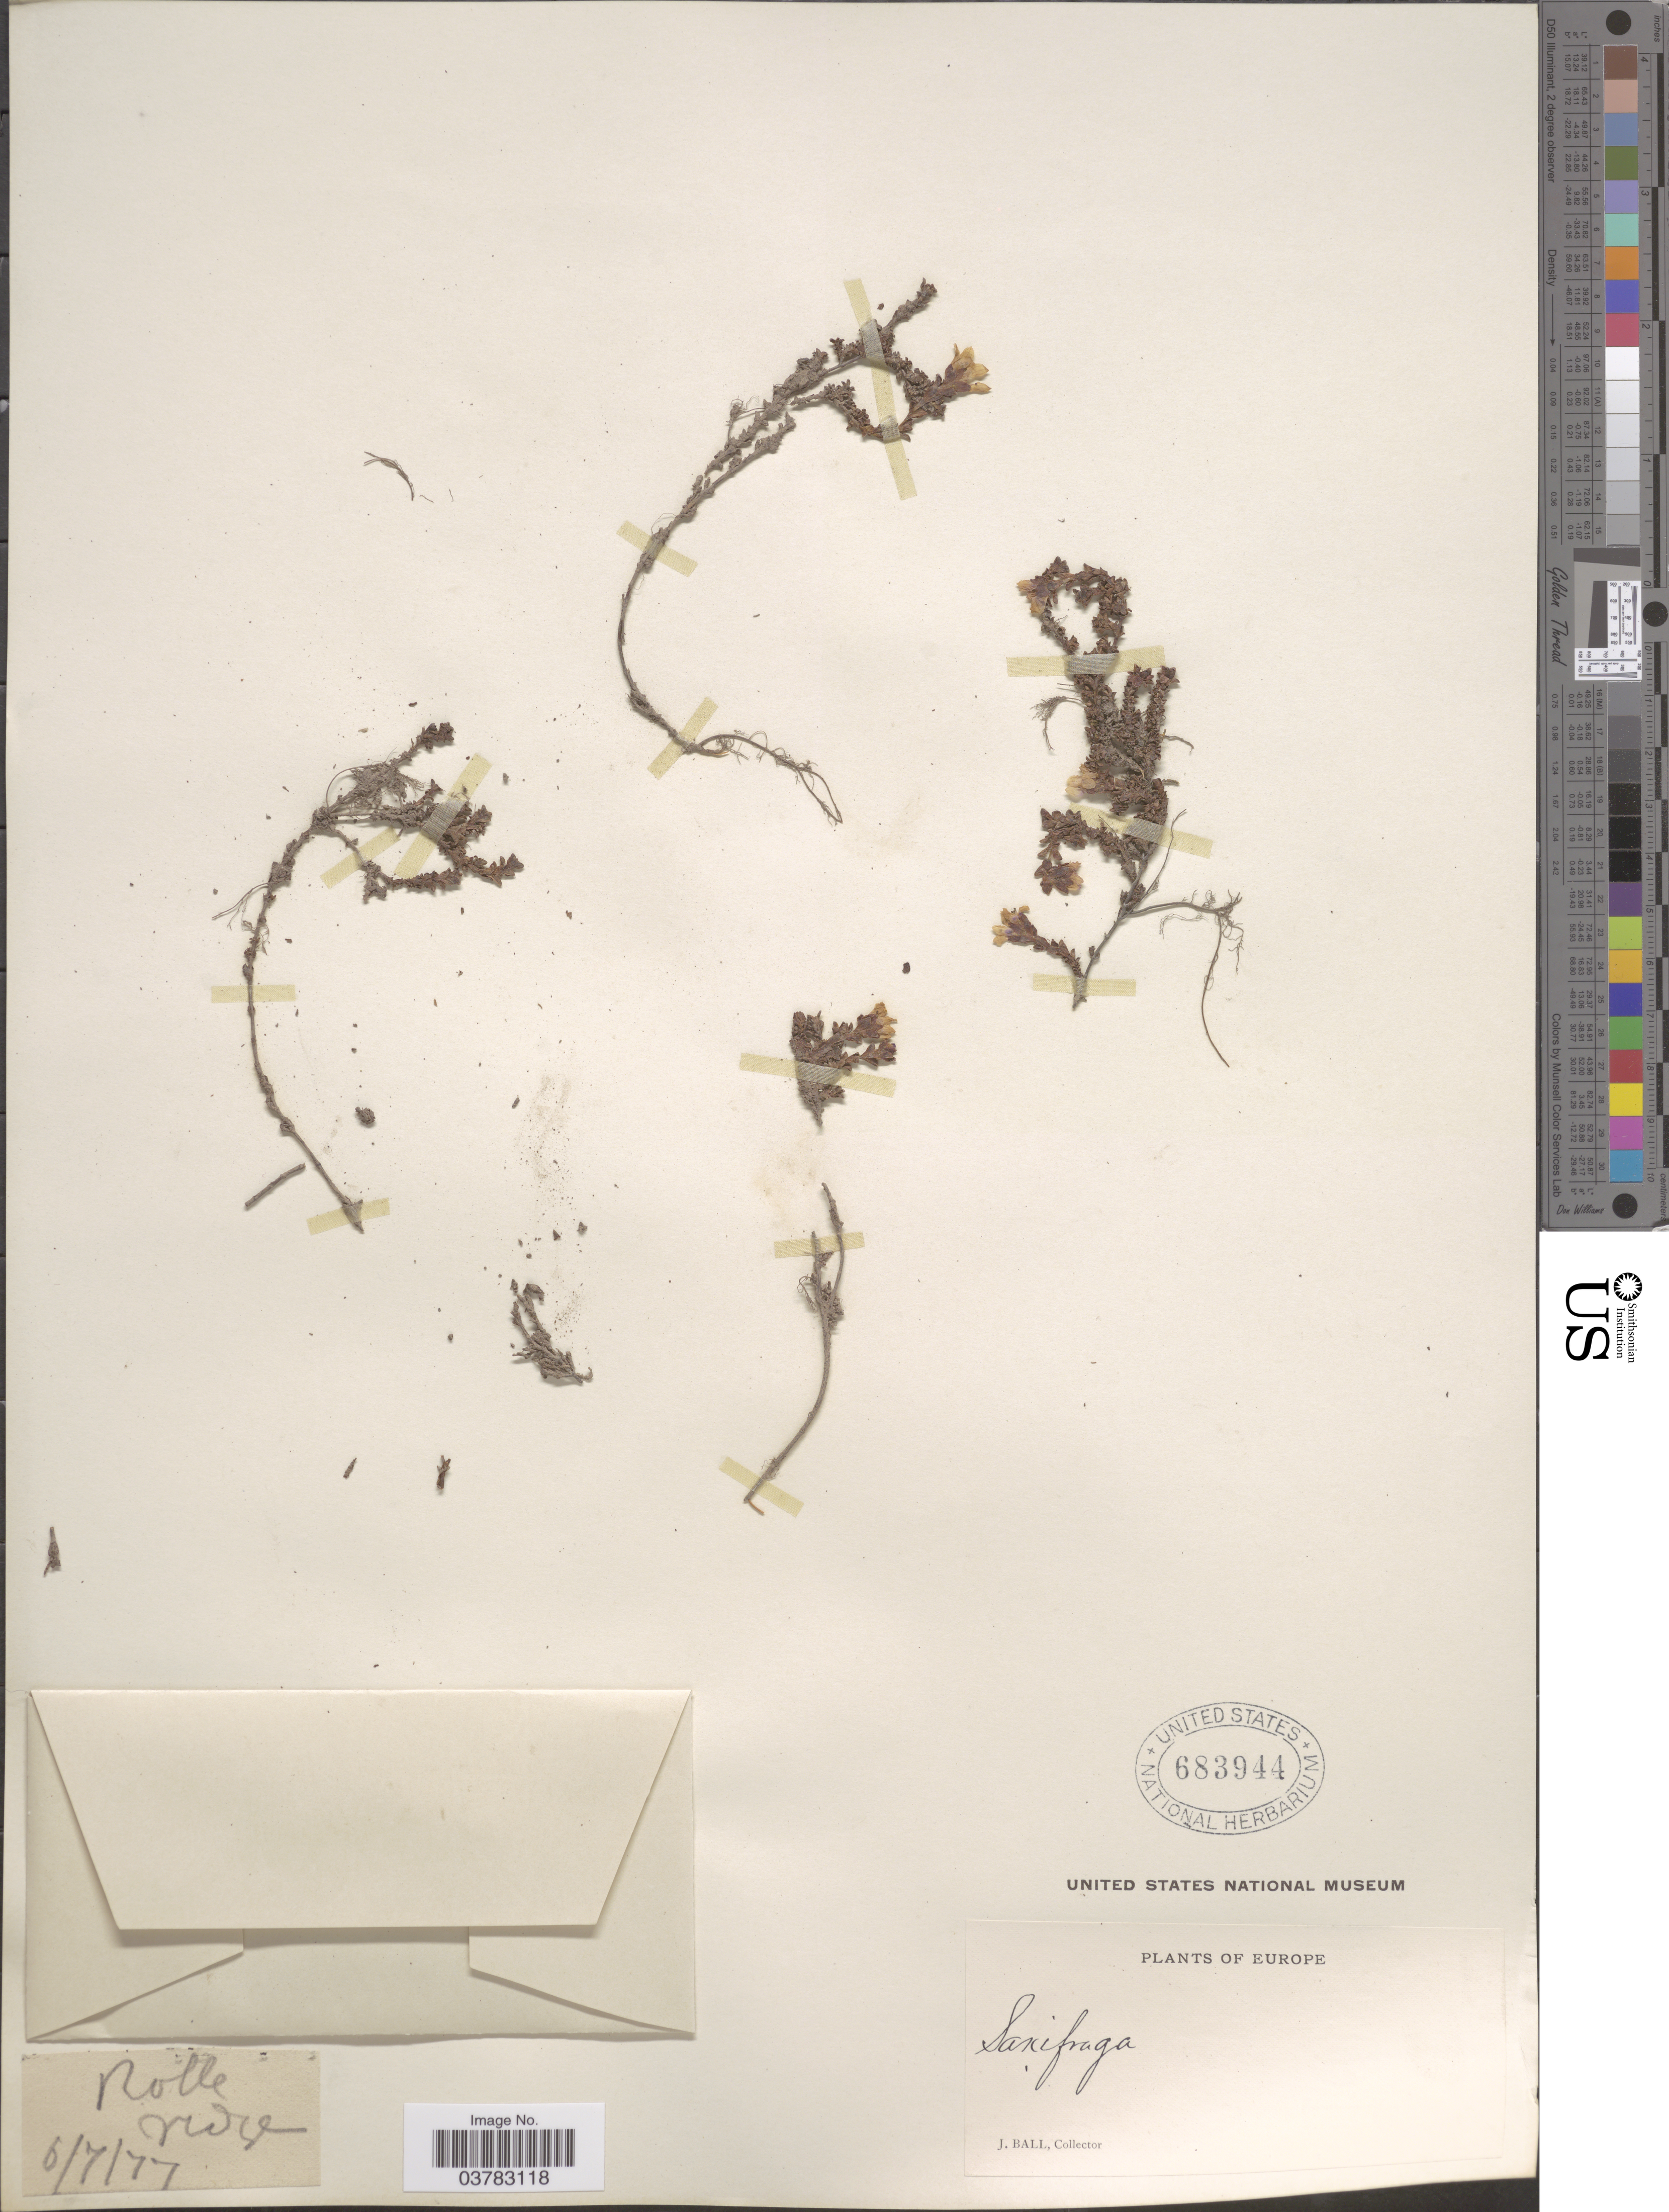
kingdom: Plantae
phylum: Tracheophyta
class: Magnoliopsida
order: Saxifragales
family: Saxifragaceae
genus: Saxifraga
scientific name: Saxifraga sp.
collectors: J. Ball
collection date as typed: Transcribed d/m/y: 6/7/77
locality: Rolle ridge. Europe.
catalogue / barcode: US 683944